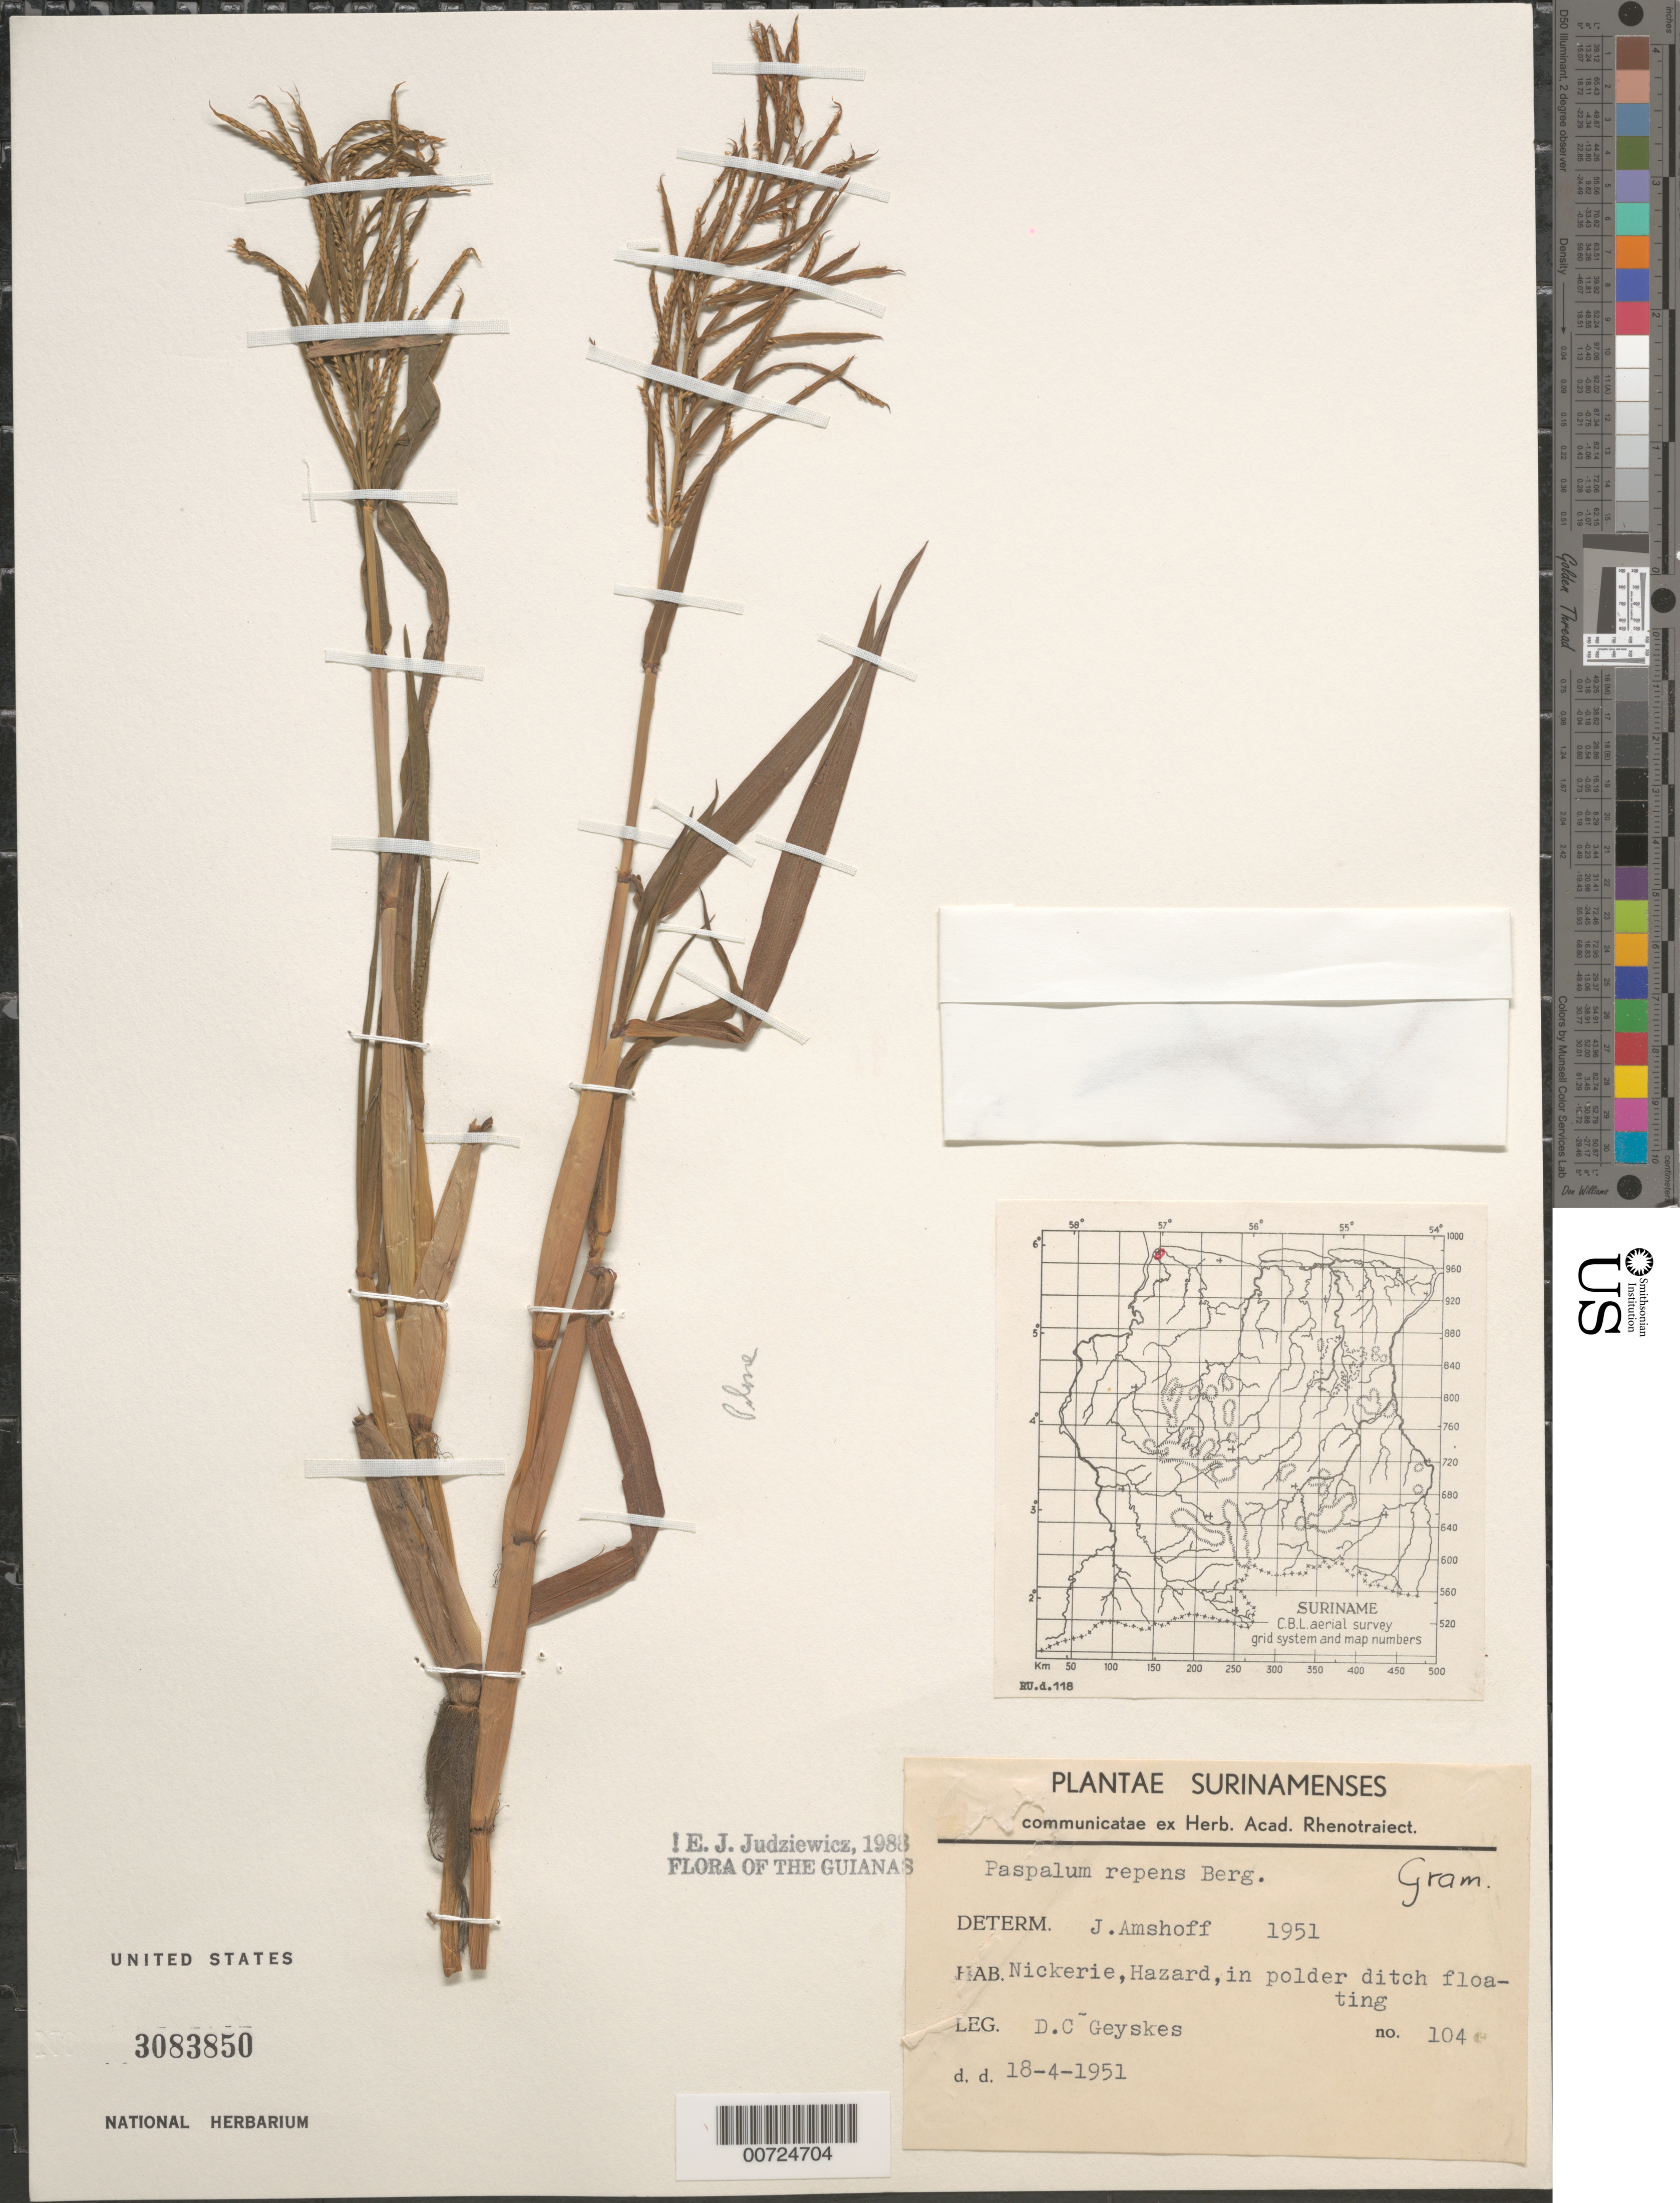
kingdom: Plantae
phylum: Tracheophyta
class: Liliopsida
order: Poales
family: Poaceae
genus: Paspalum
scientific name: Paspalum repens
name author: P.J. Bergius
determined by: Amshoff, G. J. H.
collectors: D. Geijskes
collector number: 104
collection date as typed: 18-Apr-51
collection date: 1951-04-18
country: Suriname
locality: Nickerie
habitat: Hazard, in polder ditch floating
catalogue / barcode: US 3083850